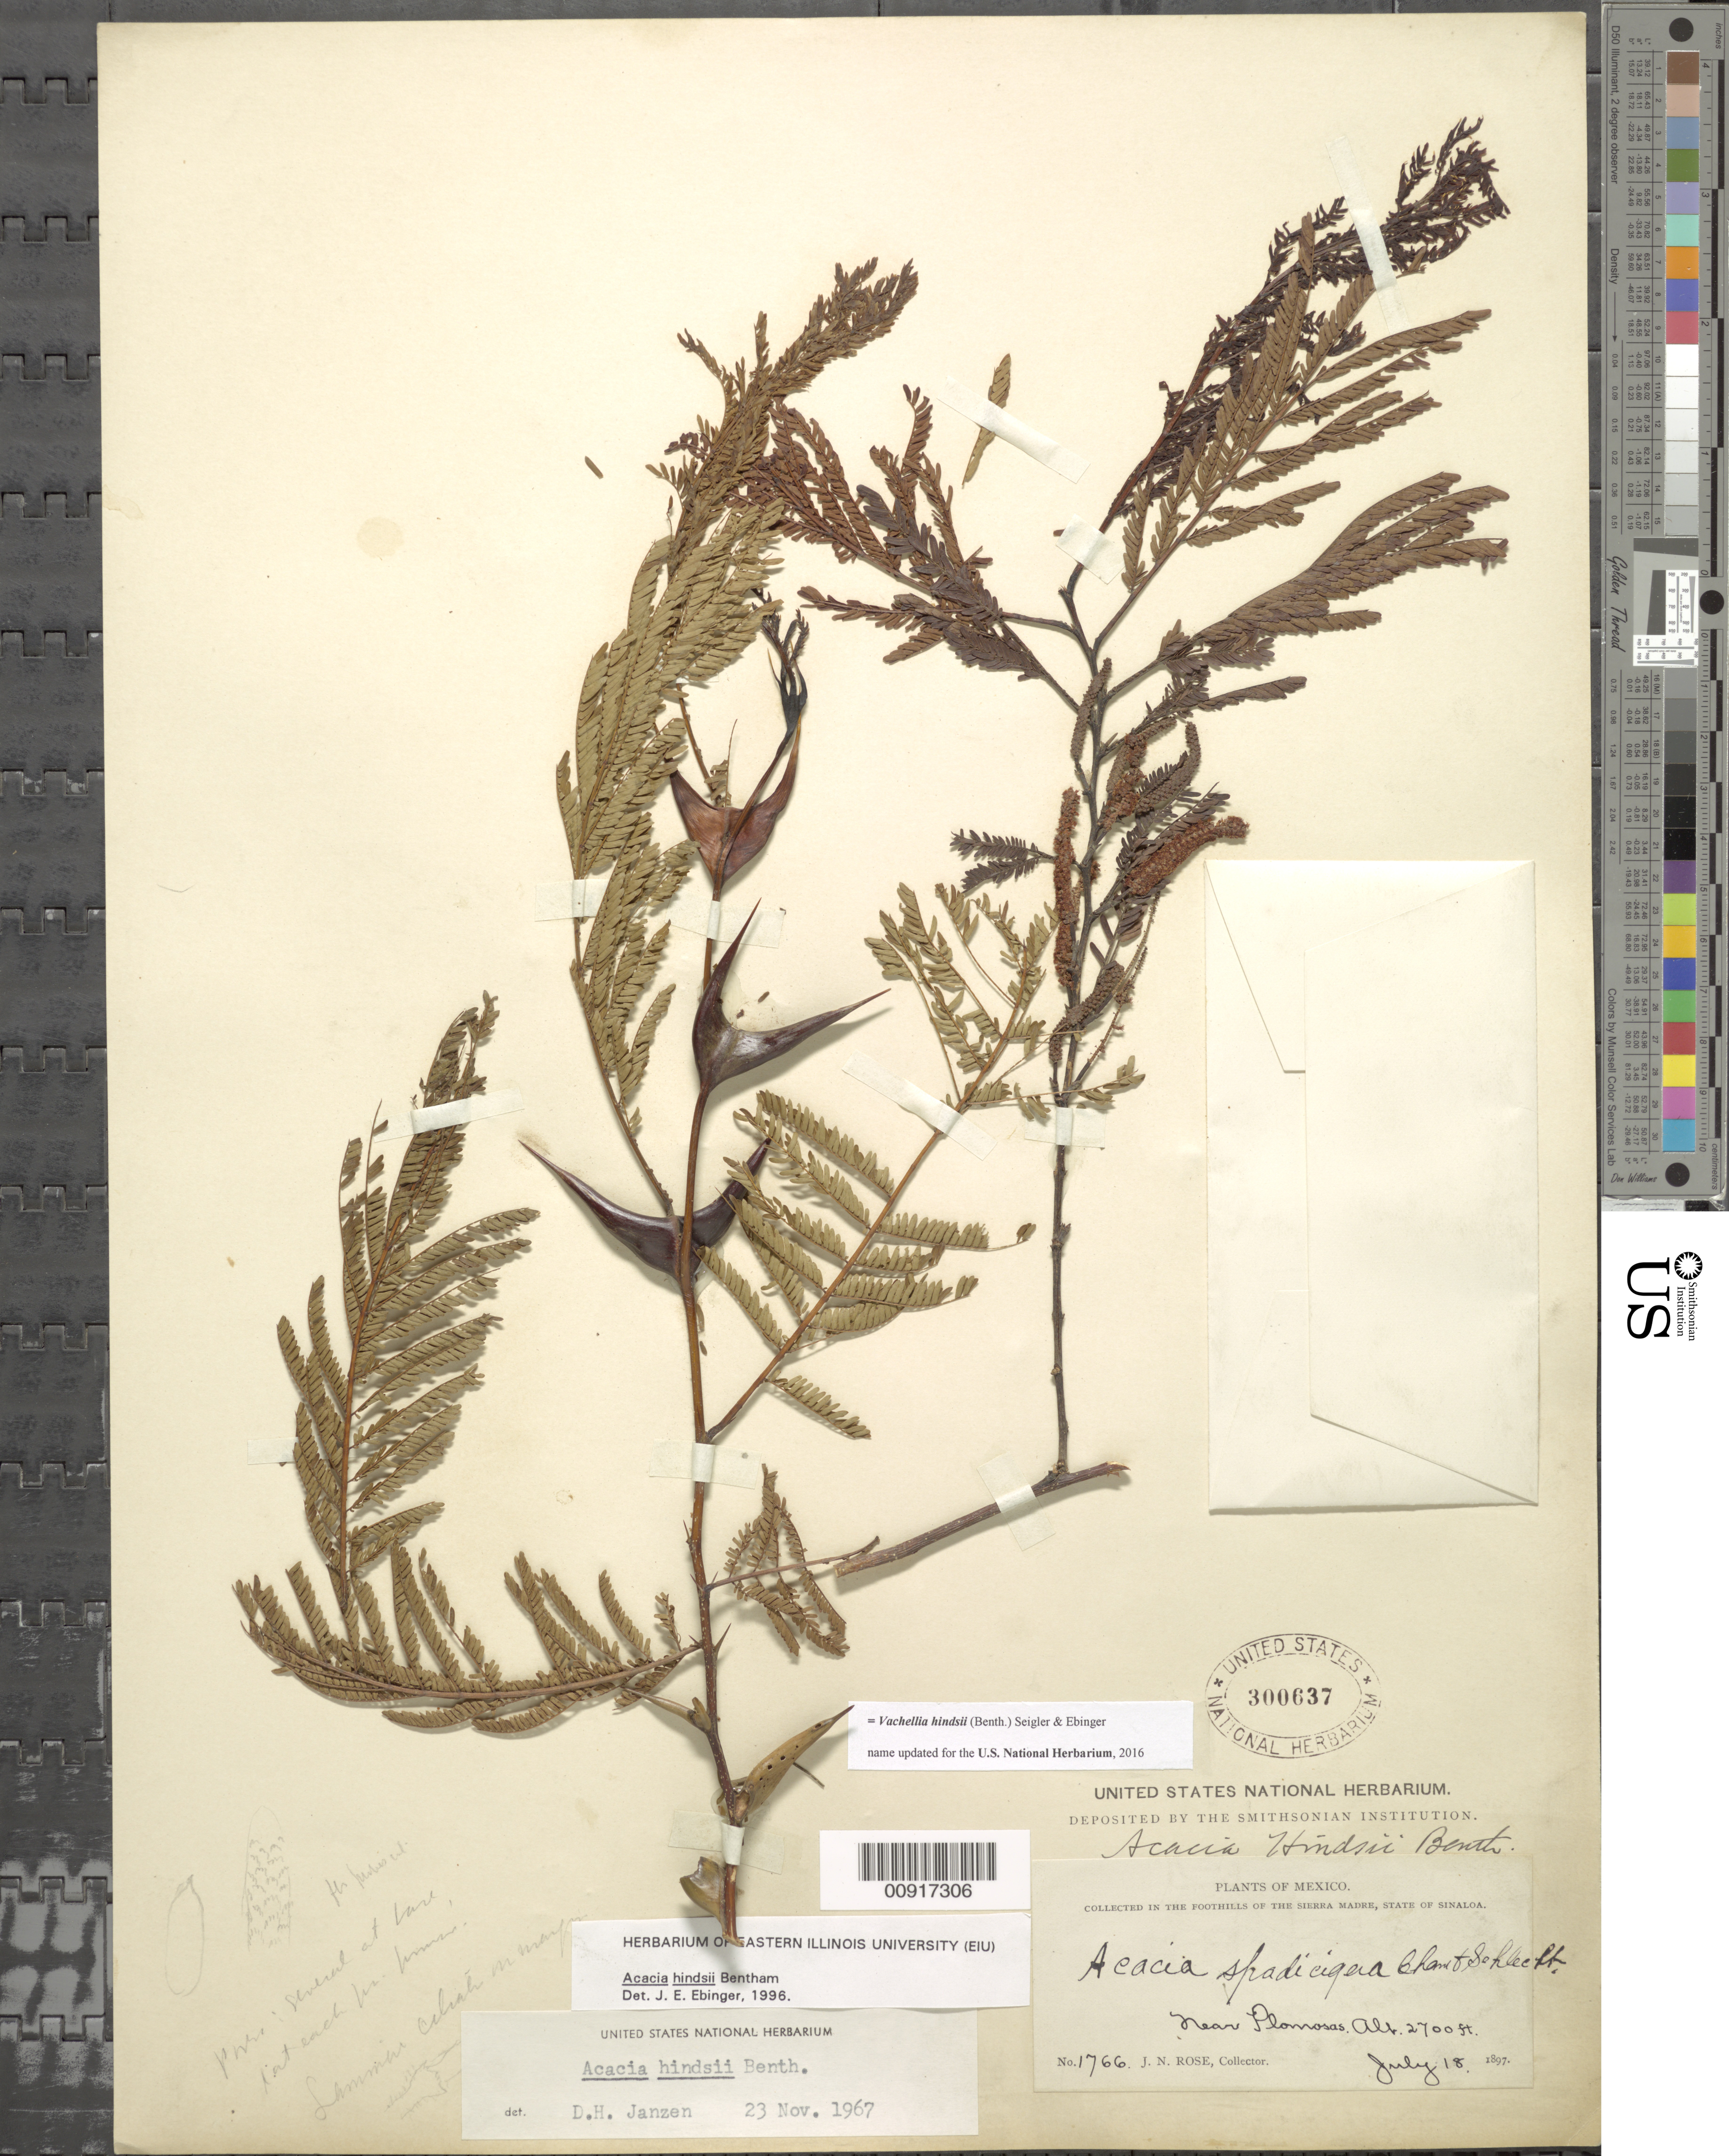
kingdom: Plantae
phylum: Tracheophyta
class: Magnoliopsida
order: Fabales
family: Fabaceae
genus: Vachellia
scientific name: Vachellia hindsii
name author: (Benth.) Seigler & Ebinger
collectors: J. N. Rose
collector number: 1766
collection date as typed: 18 Jul 1897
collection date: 1897-07-18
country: Mexico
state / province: Sinaloa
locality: Near Plomosas in the foothills of the Sierra Madre, State of Sinaloa.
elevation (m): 823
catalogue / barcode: US 300637